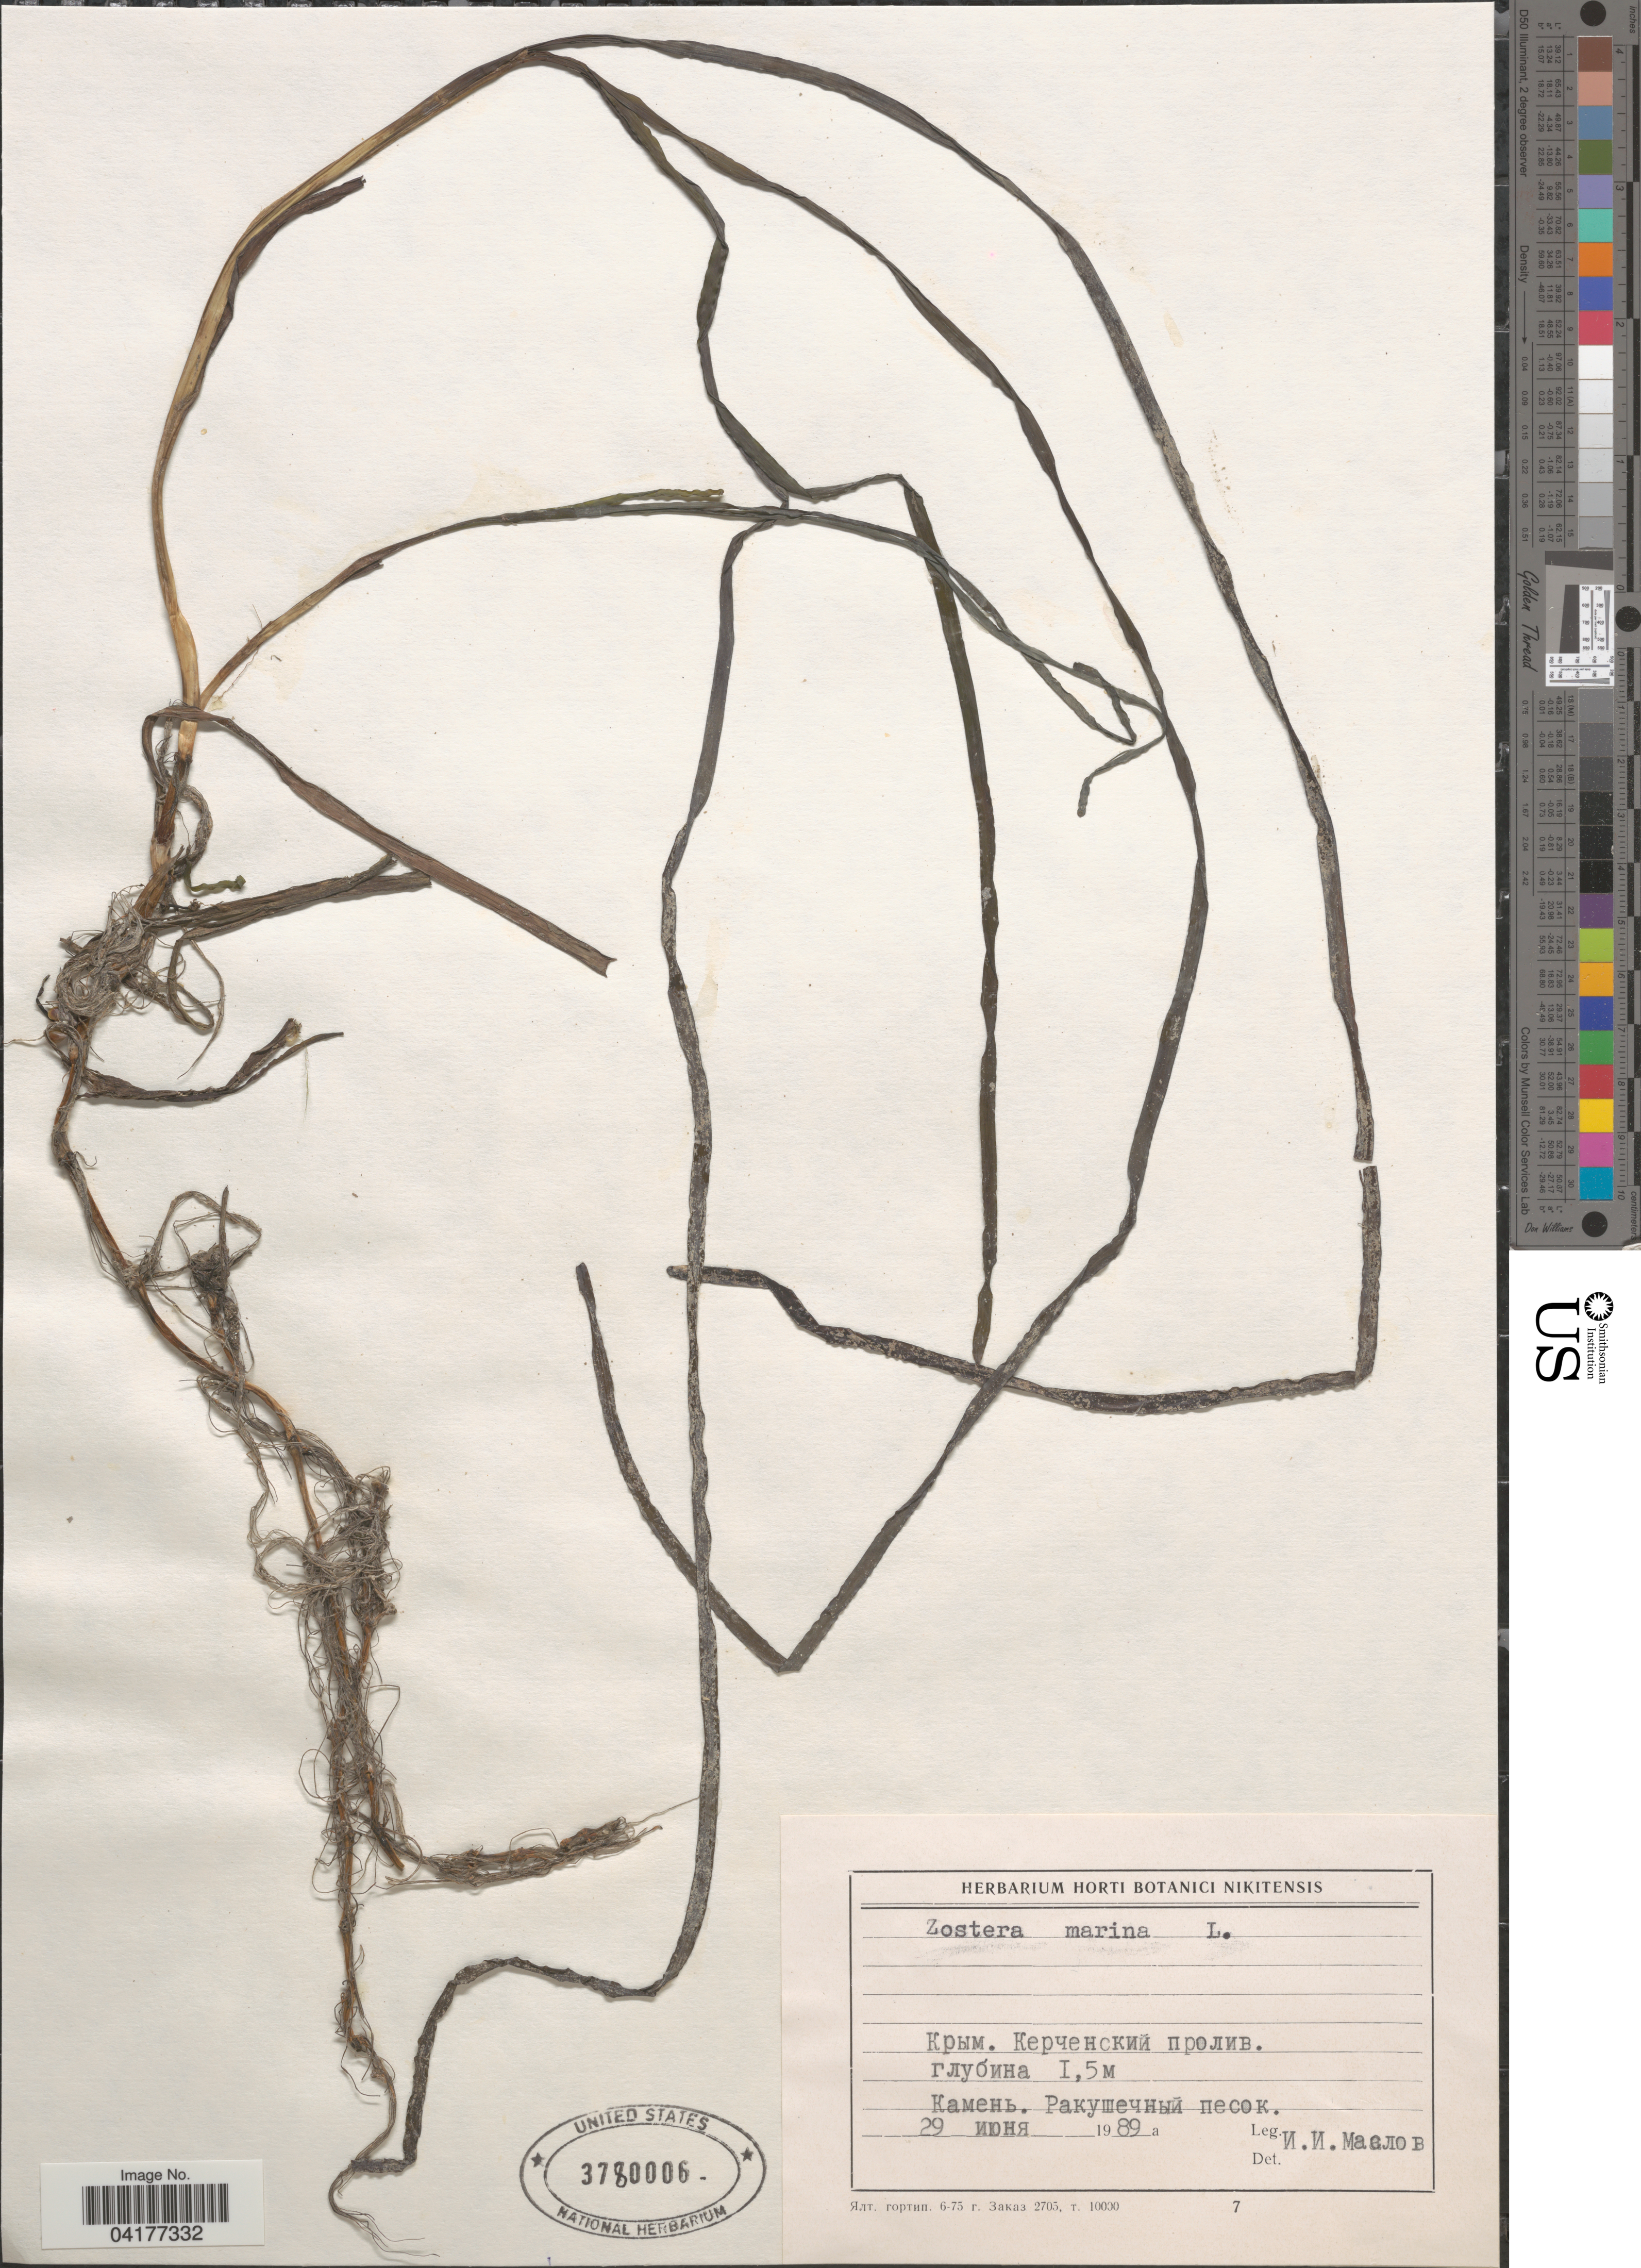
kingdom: Plantae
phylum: Tracheophyta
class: Liliopsida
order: Alismatales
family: Zosteraceae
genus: Zostera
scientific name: Zostera marina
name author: L.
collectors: I. Maslov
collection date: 1989-06-29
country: Ukraine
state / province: Crimea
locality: Kerch Strait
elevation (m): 1.5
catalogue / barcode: US 3780006